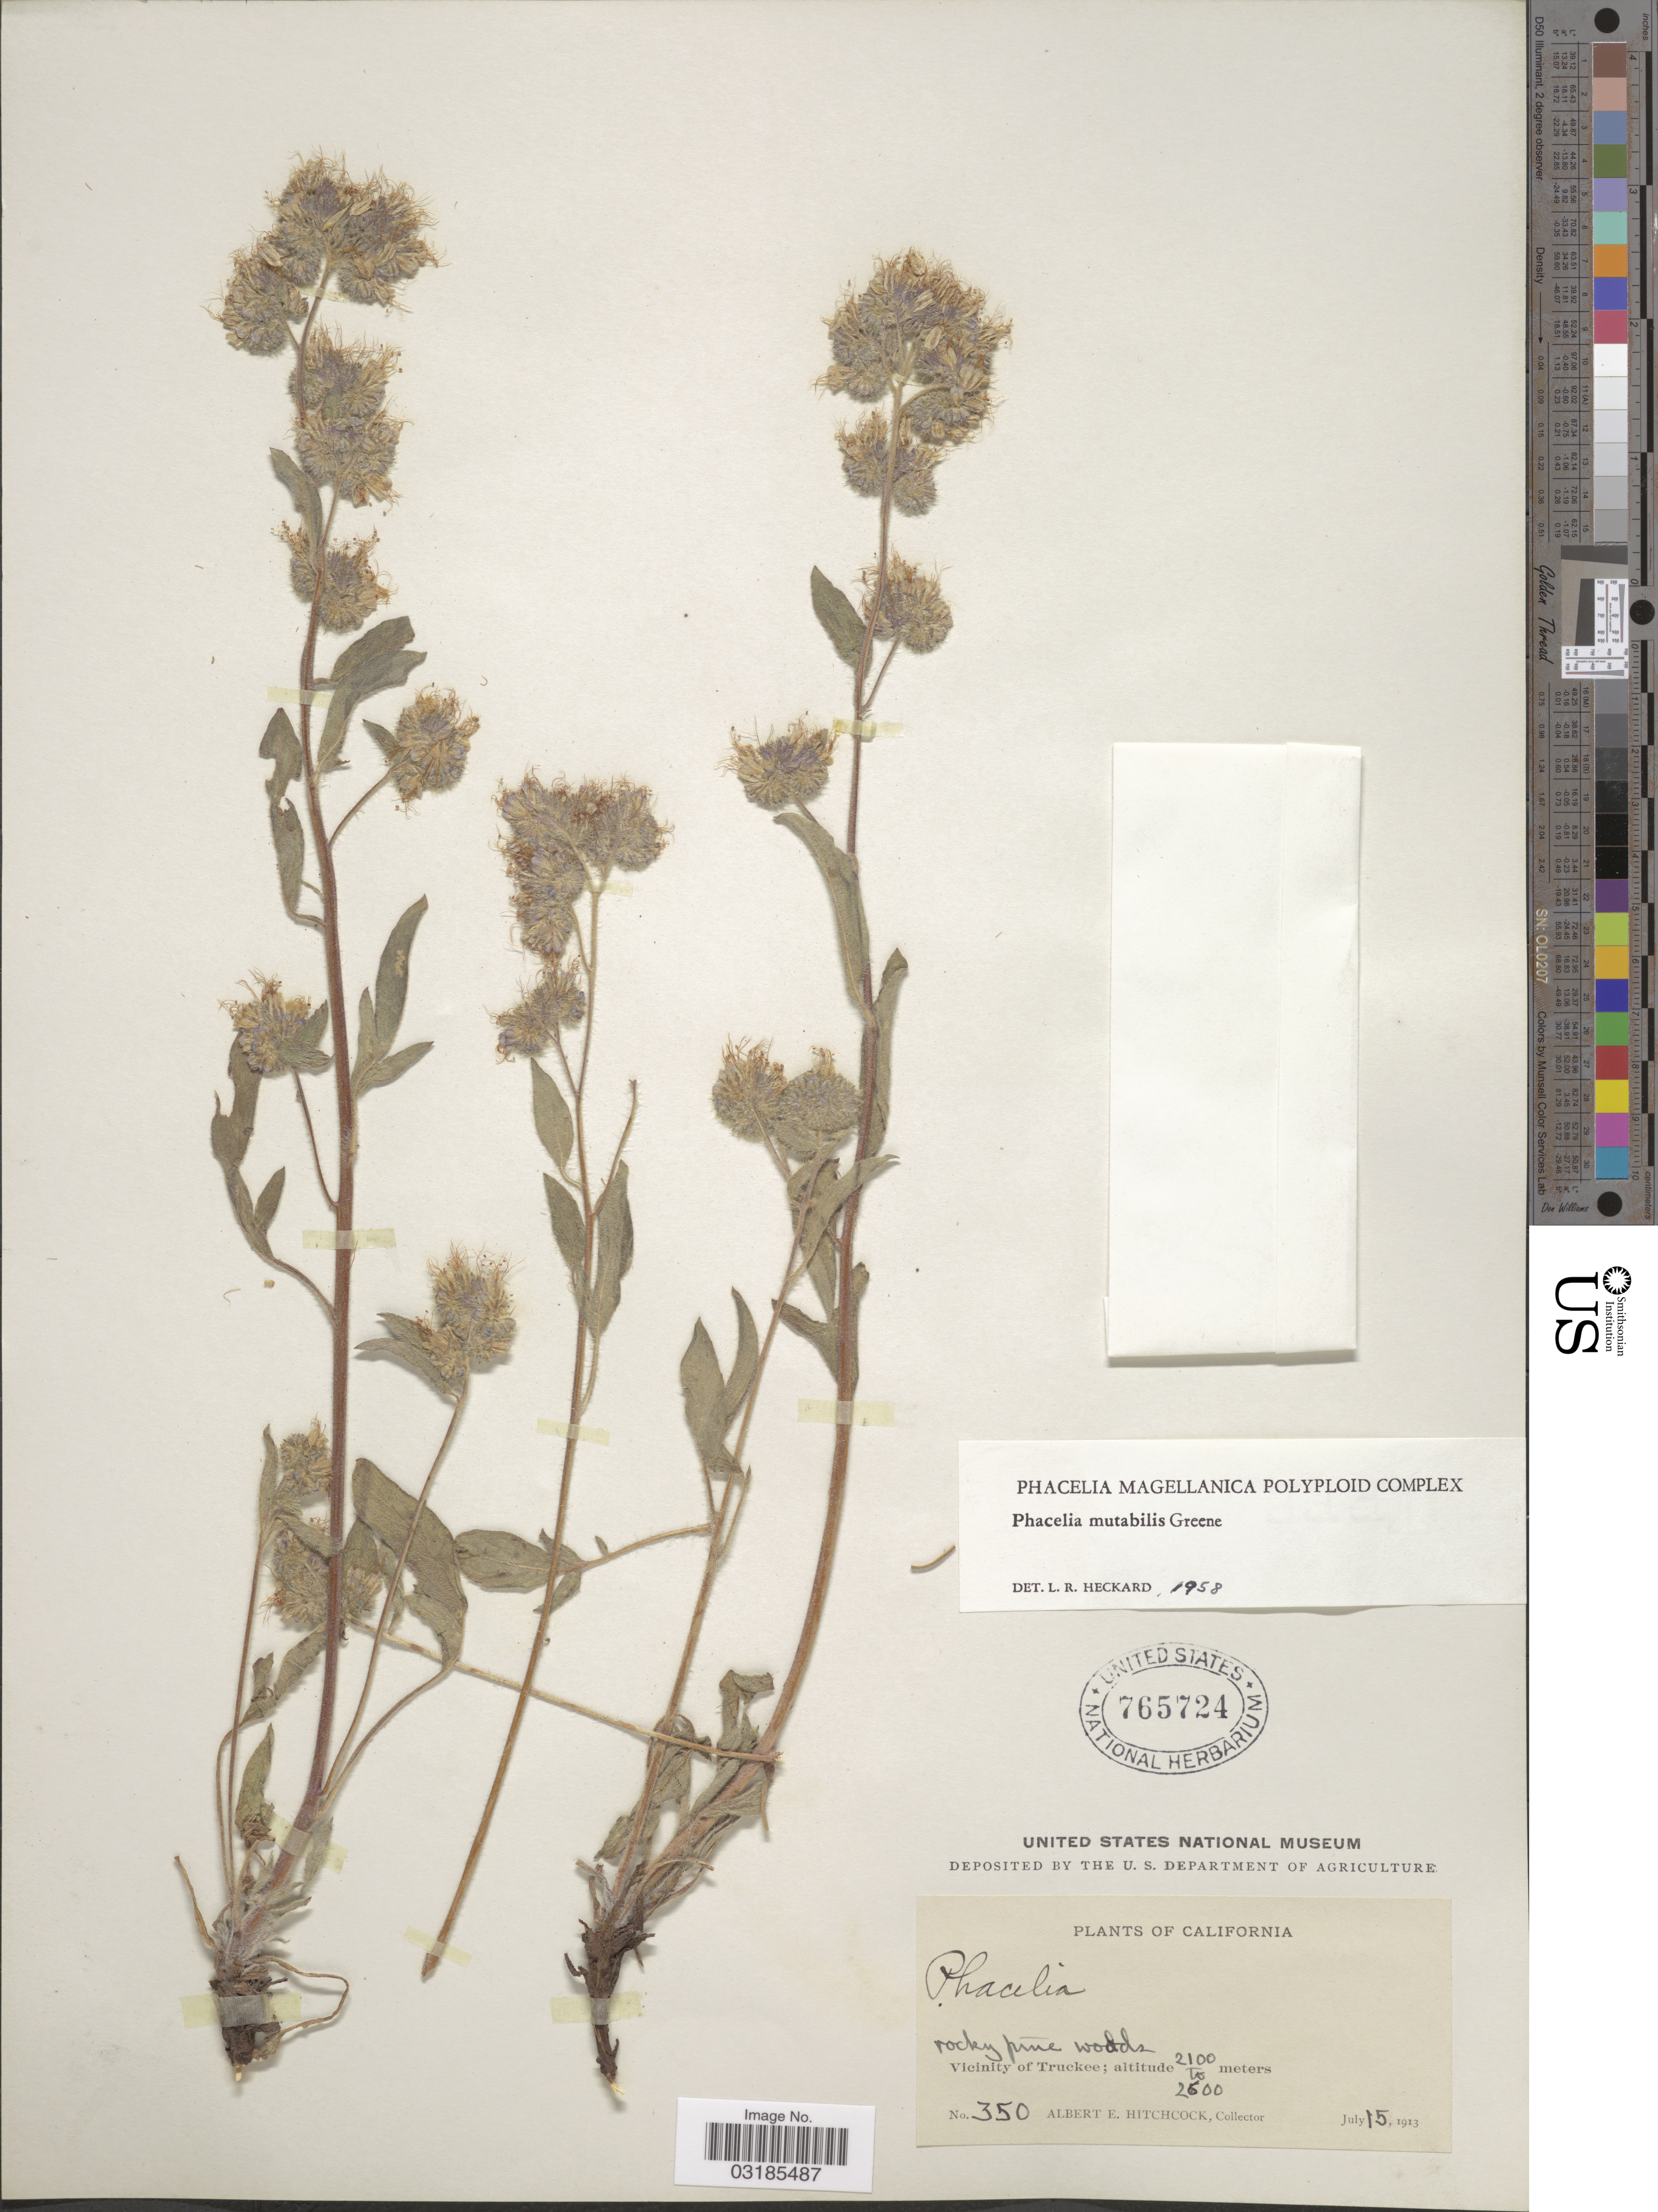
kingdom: Plantae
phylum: Tracheophyta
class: Magnoliopsida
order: Boraginales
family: Hydrophyllaceae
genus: Phacelia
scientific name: Phacelia mutabilis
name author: Greene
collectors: A. Hitchcock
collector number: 350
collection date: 1913-07-15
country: United States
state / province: California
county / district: Nevada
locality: Vicinity of Truckee.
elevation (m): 2100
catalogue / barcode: US 765724